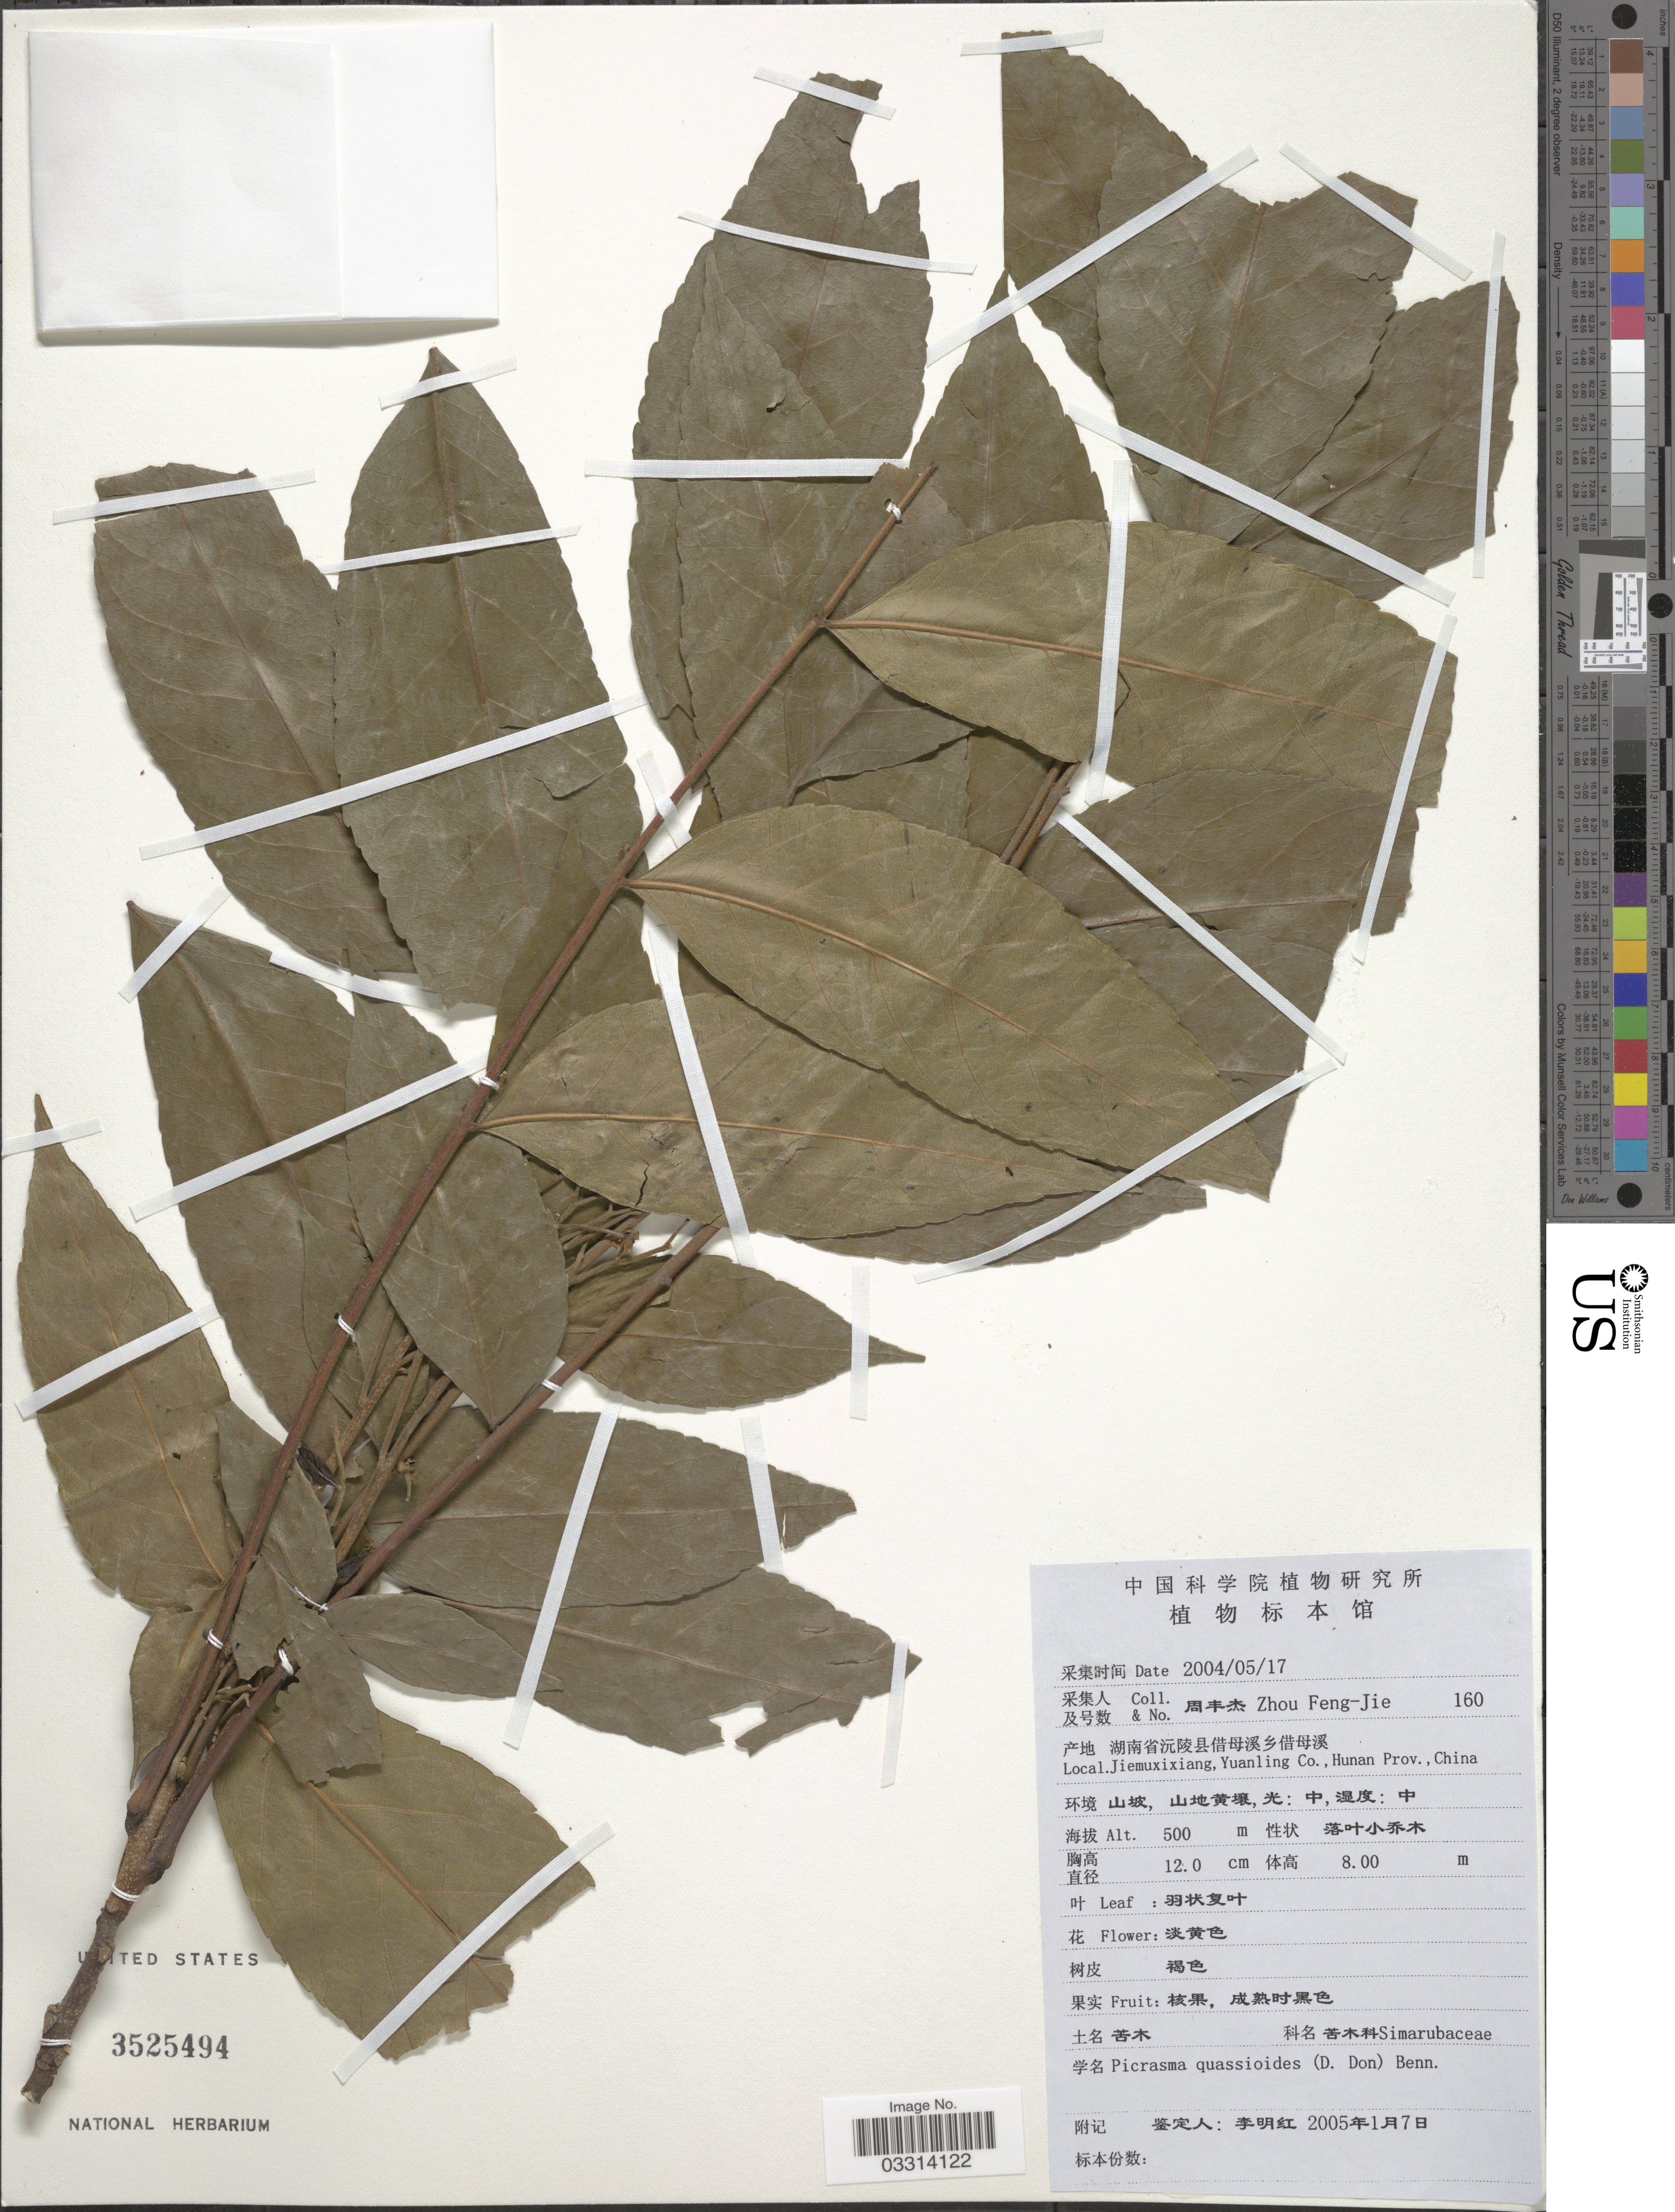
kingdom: Plantae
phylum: Tracheophyta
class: Magnoliopsida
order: Sapindales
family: Simaroubaceae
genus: Picrasma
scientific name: Picrasma quassioides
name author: (D. Don) Benn.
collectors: F. Zhou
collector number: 160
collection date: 2004-05-17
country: China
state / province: Hunan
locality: Jiemuxixiang, Yuanling Co.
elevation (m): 500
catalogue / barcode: US 3525494